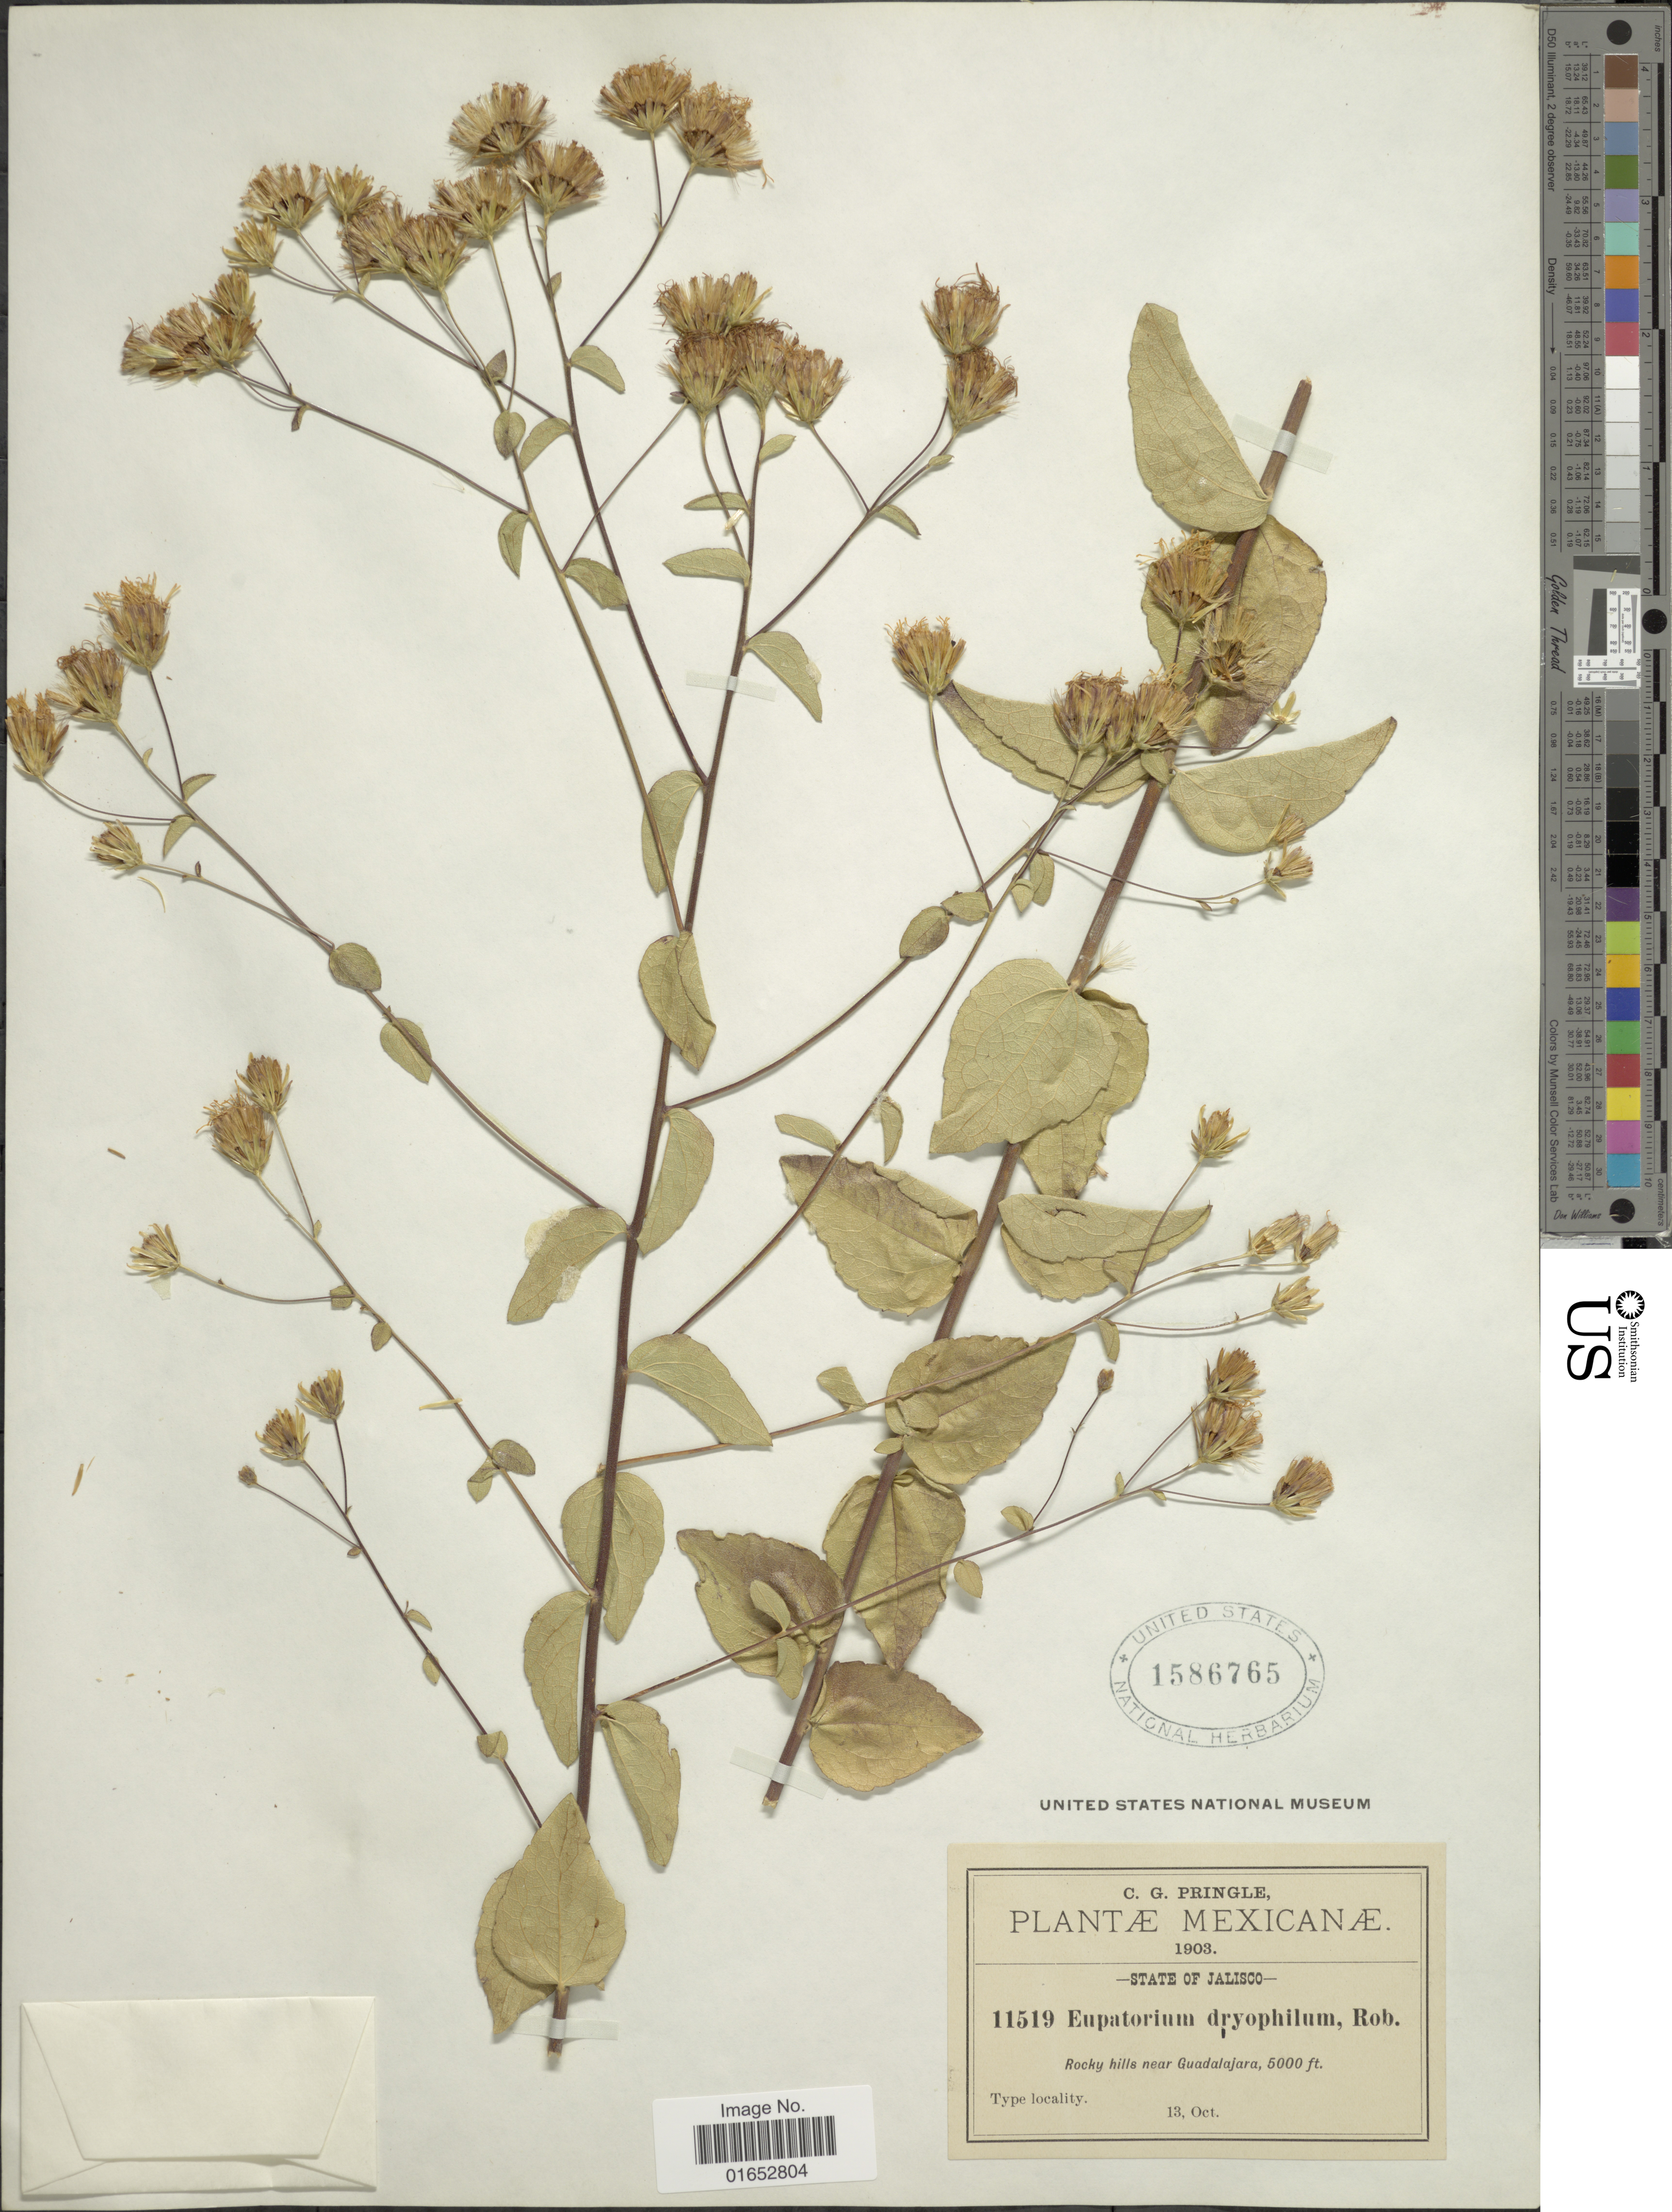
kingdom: Plantae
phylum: Tracheophyta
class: Magnoliopsida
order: Asterales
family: Asteraceae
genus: Dyscritogyne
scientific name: Dyscritogyne dryophila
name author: (B.L. Rob.) R.M. King & H. Rob.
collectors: C. G. Pringle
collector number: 11519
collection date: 1903-10-13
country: Mexico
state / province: Jalisco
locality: Rocky hills near Guadalajara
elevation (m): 1524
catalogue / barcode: US 1586765